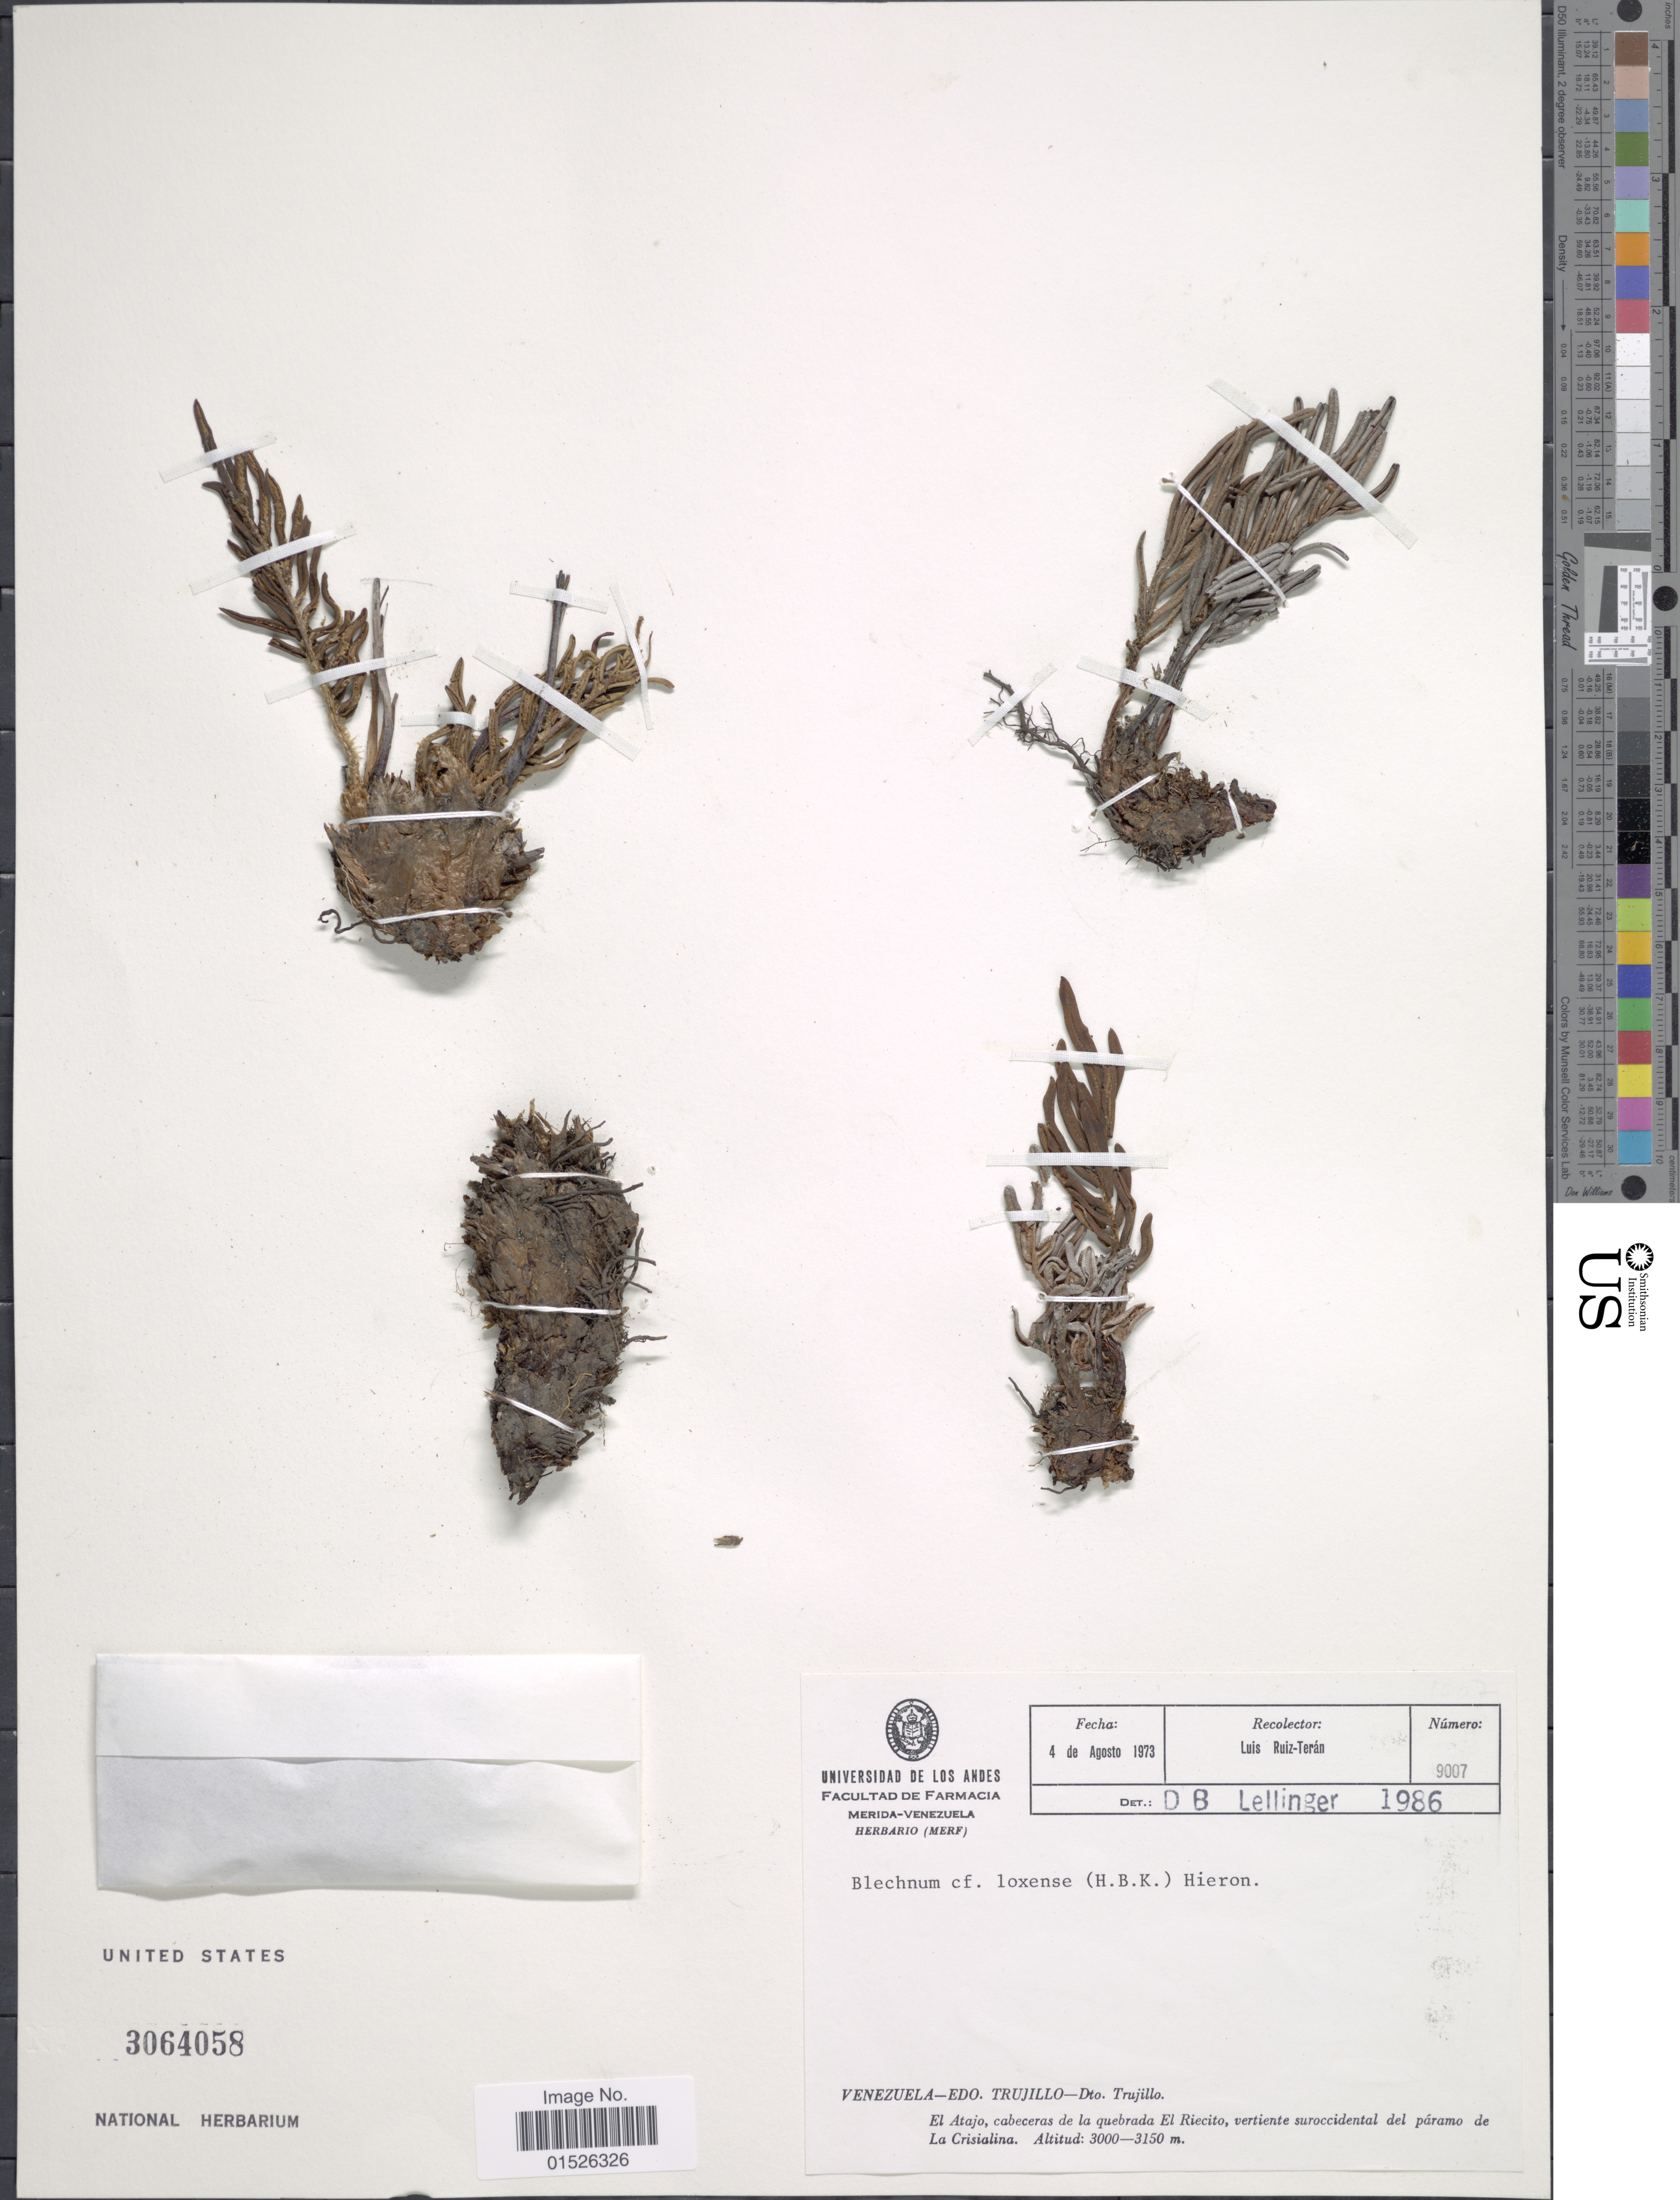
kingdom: Plantae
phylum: Tracheophyta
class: Polypodiopsida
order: Polypodiales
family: Blechnaceae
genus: Blechnum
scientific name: Blechnum loxense var. loxense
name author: (Kunth) Hook. ex Salomon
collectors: L. E. Ruíz-Terán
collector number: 9007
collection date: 1973-08-04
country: Venezuela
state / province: Trujillo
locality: Venezuela - Edo. Trujillo - Dto. Trujillo. El Atajo, cabeceras de la quebrada El Riecito, vertiente suroccidental del paramo de La Crisialina.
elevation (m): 3000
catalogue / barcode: US 3064058